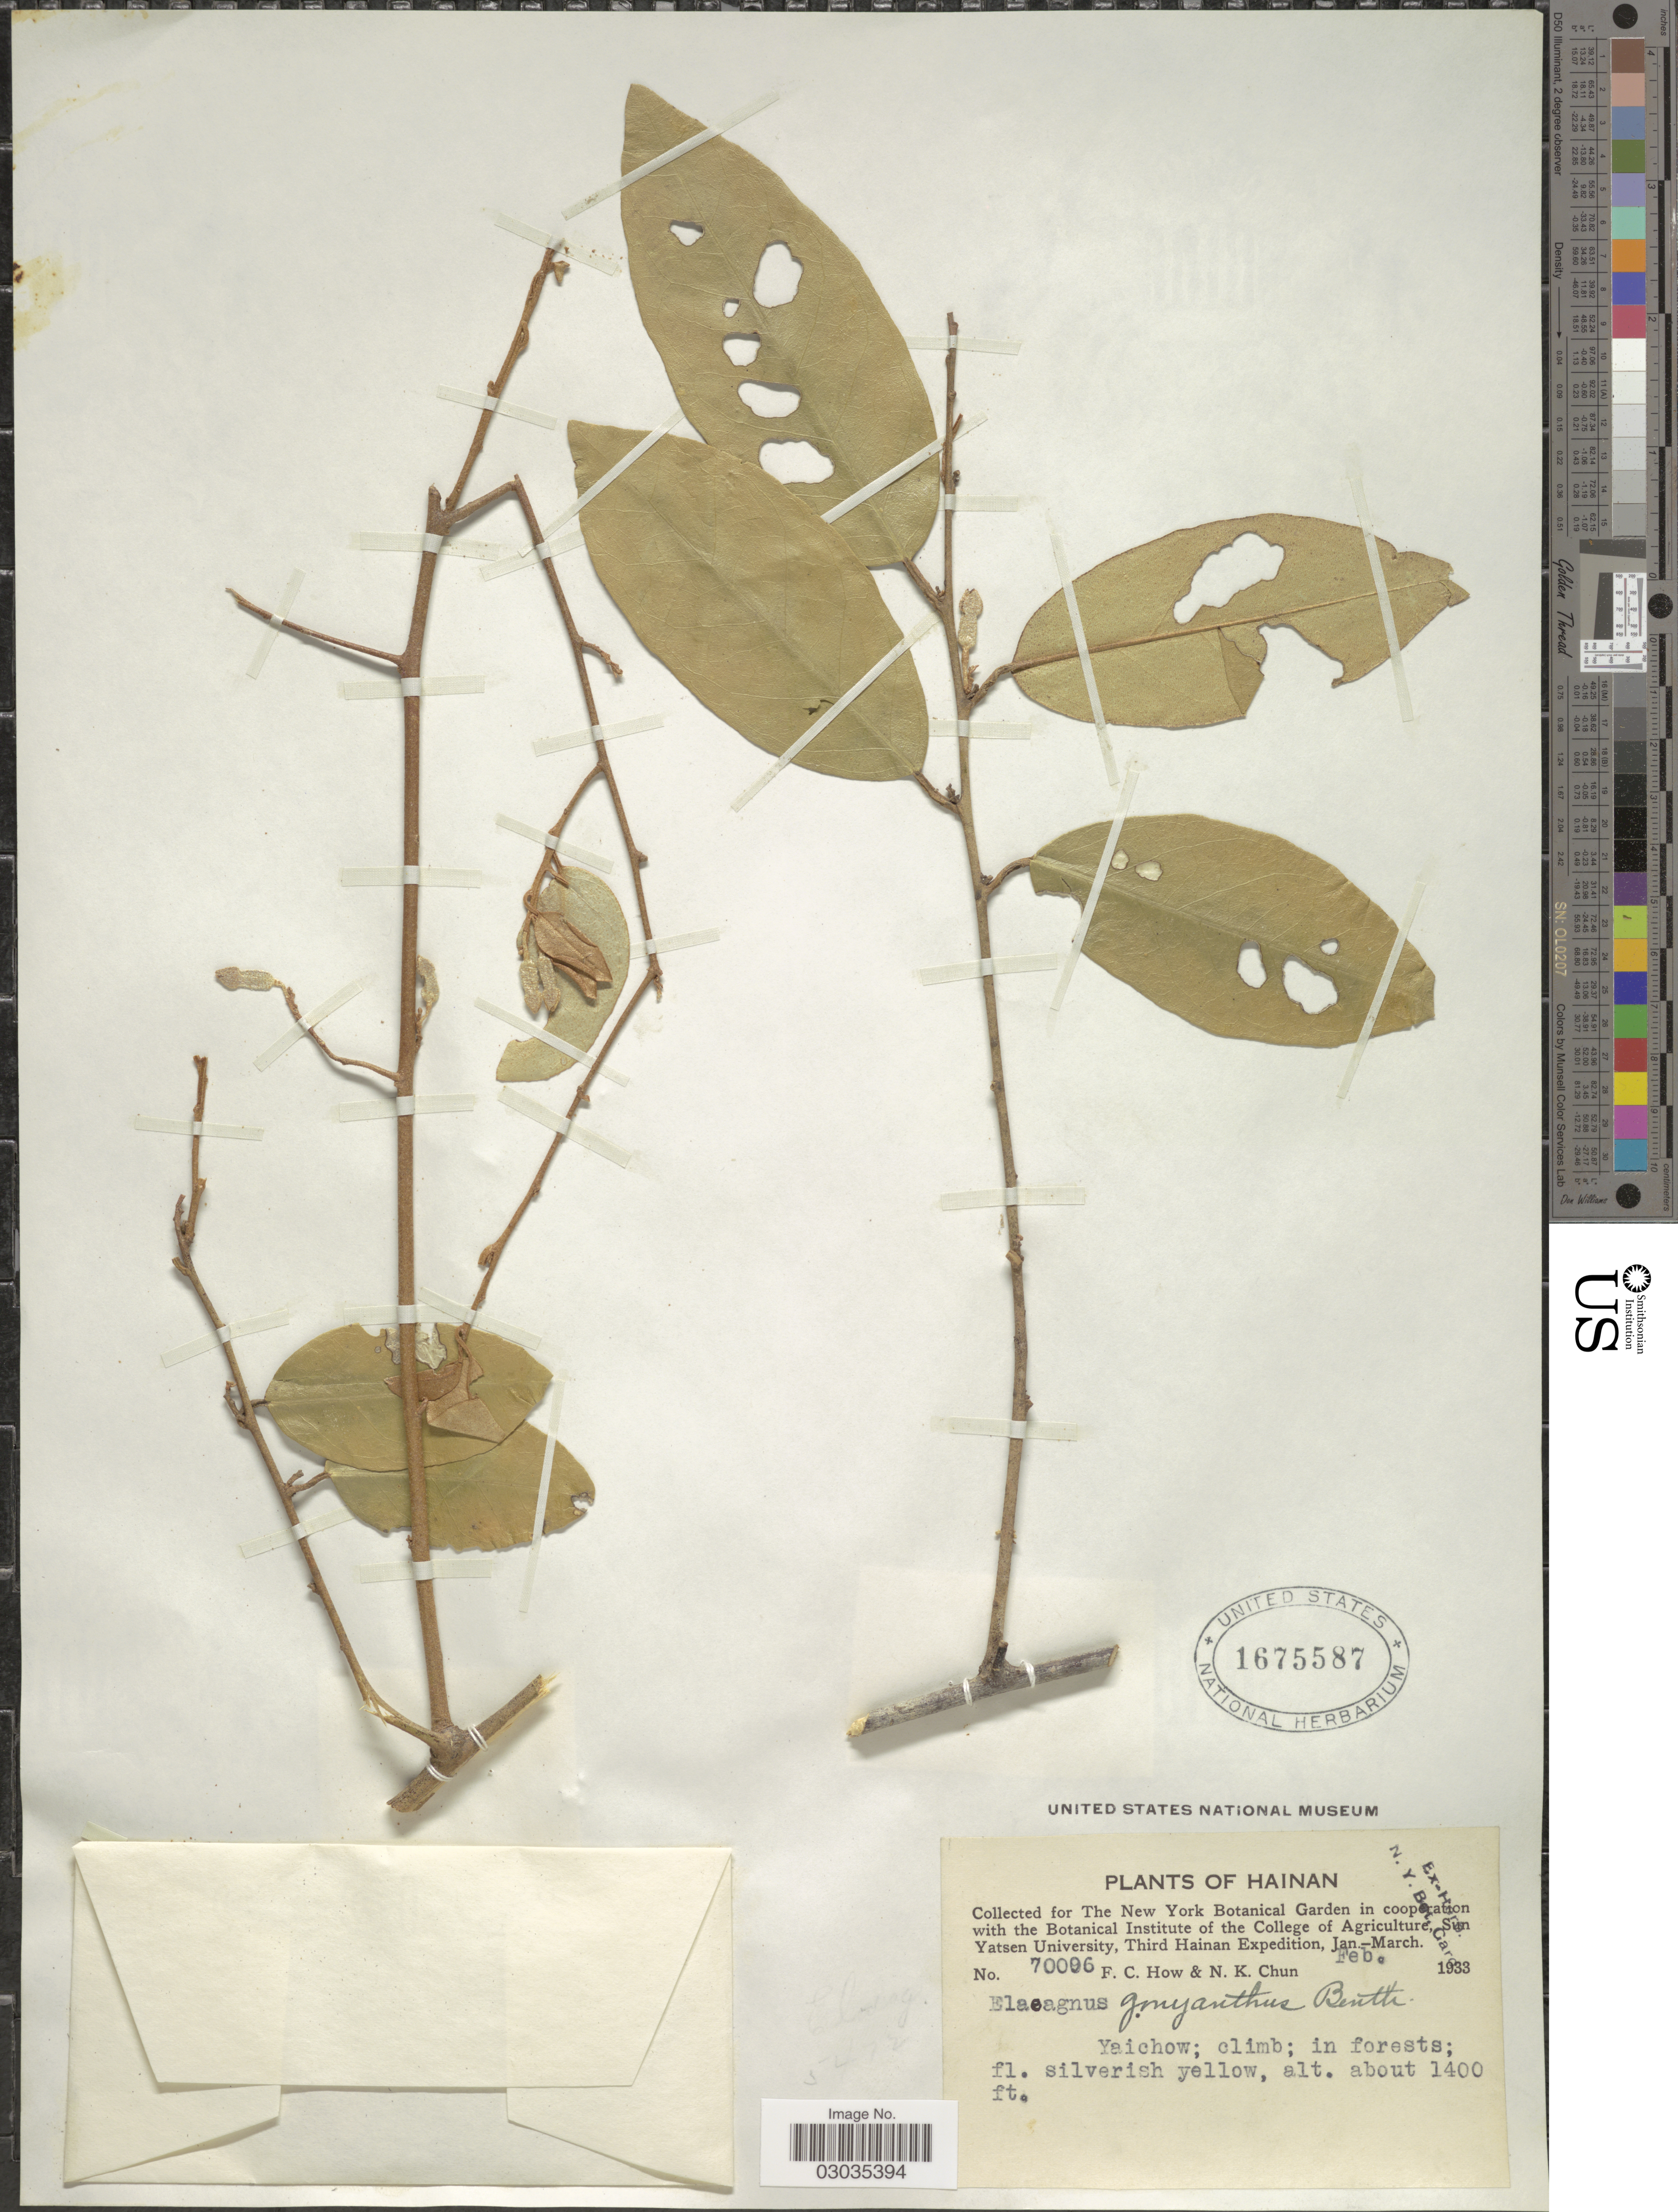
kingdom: Plantae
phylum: Tracheophyta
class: Magnoliopsida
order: Rosales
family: Elaeagnaceae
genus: Elaeagnus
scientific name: Elaeagnus gonyanthes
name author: Benth.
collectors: F. C. How & N. K. Chun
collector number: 70006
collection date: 1933-02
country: China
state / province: Hainan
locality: Yaichow.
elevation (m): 427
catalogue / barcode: US 1675587